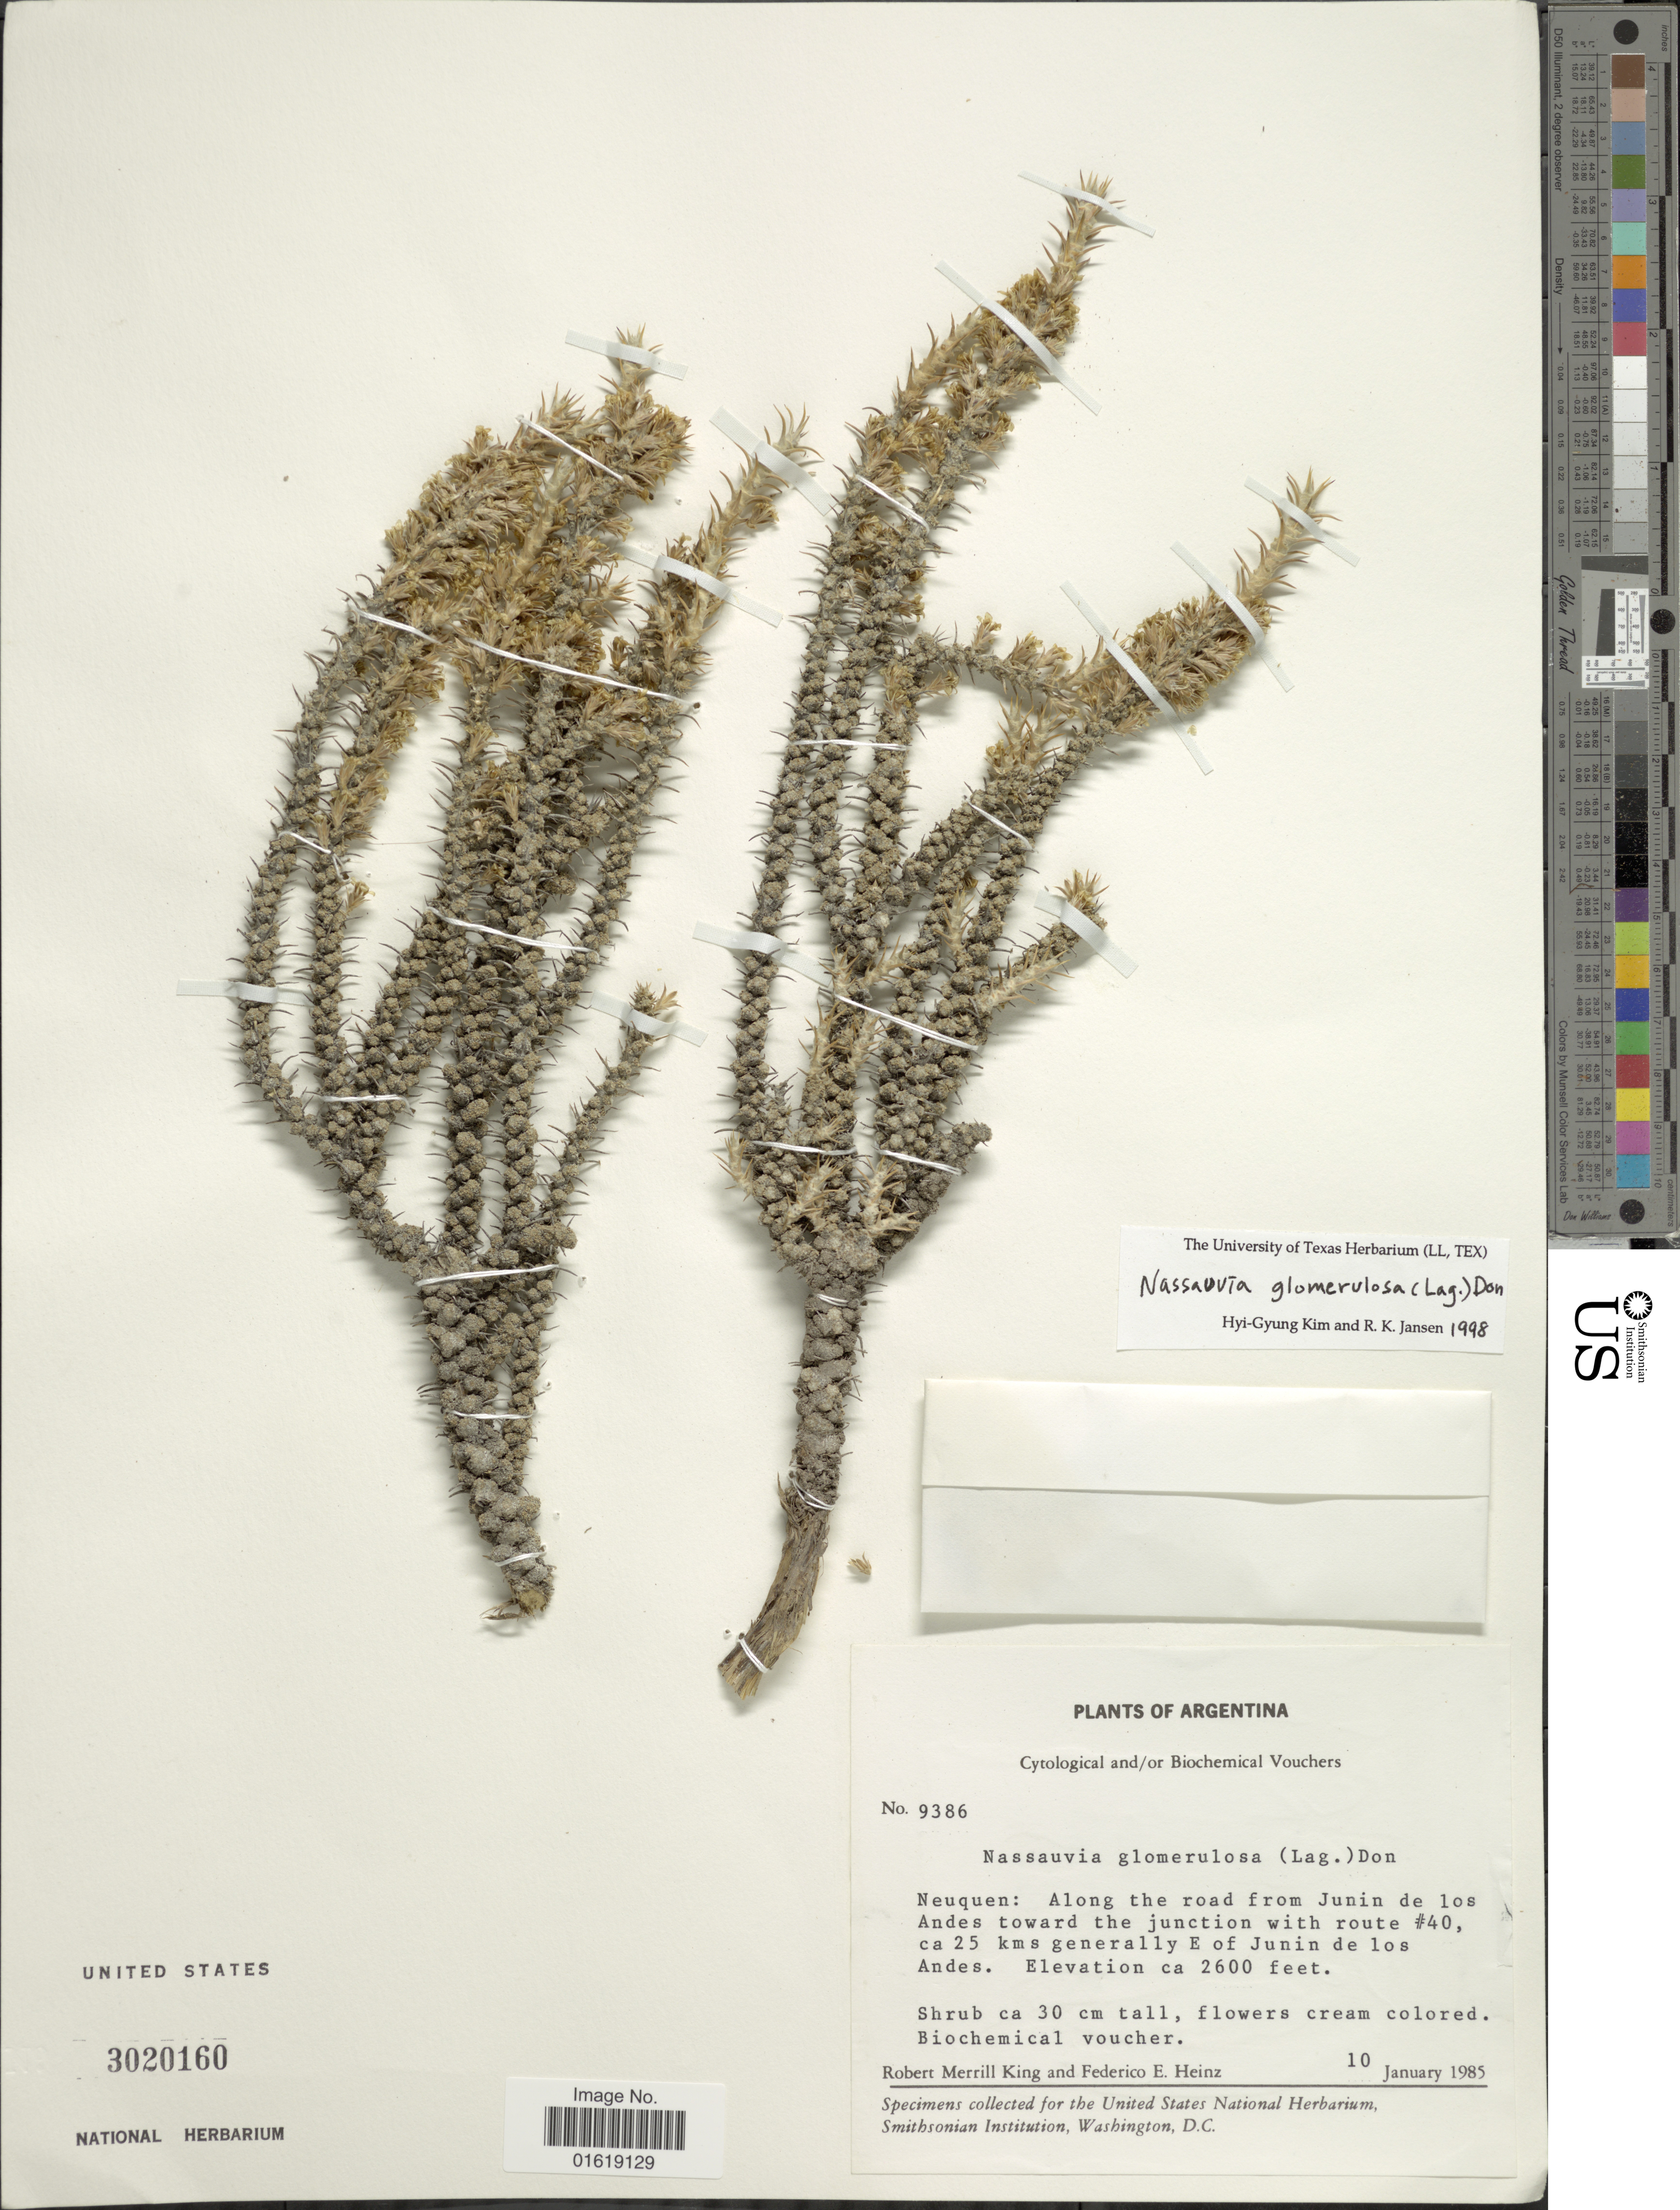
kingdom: Plantae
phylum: Tracheophyta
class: Magnoliopsida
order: Asterales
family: Asteraceae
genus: Nassauvia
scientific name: Nassauvia glomerulosa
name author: (Lag. ex Lindl.) D. Don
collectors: R. M. King & F. Heinz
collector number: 9386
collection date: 1985-01-10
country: Argentina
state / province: Neuquen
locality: Neuquen: Along the road from Junin de los Andes toward the junction with route $40, ca 25 kms generally E of Junin de los Andes.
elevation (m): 792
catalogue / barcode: US 3020160